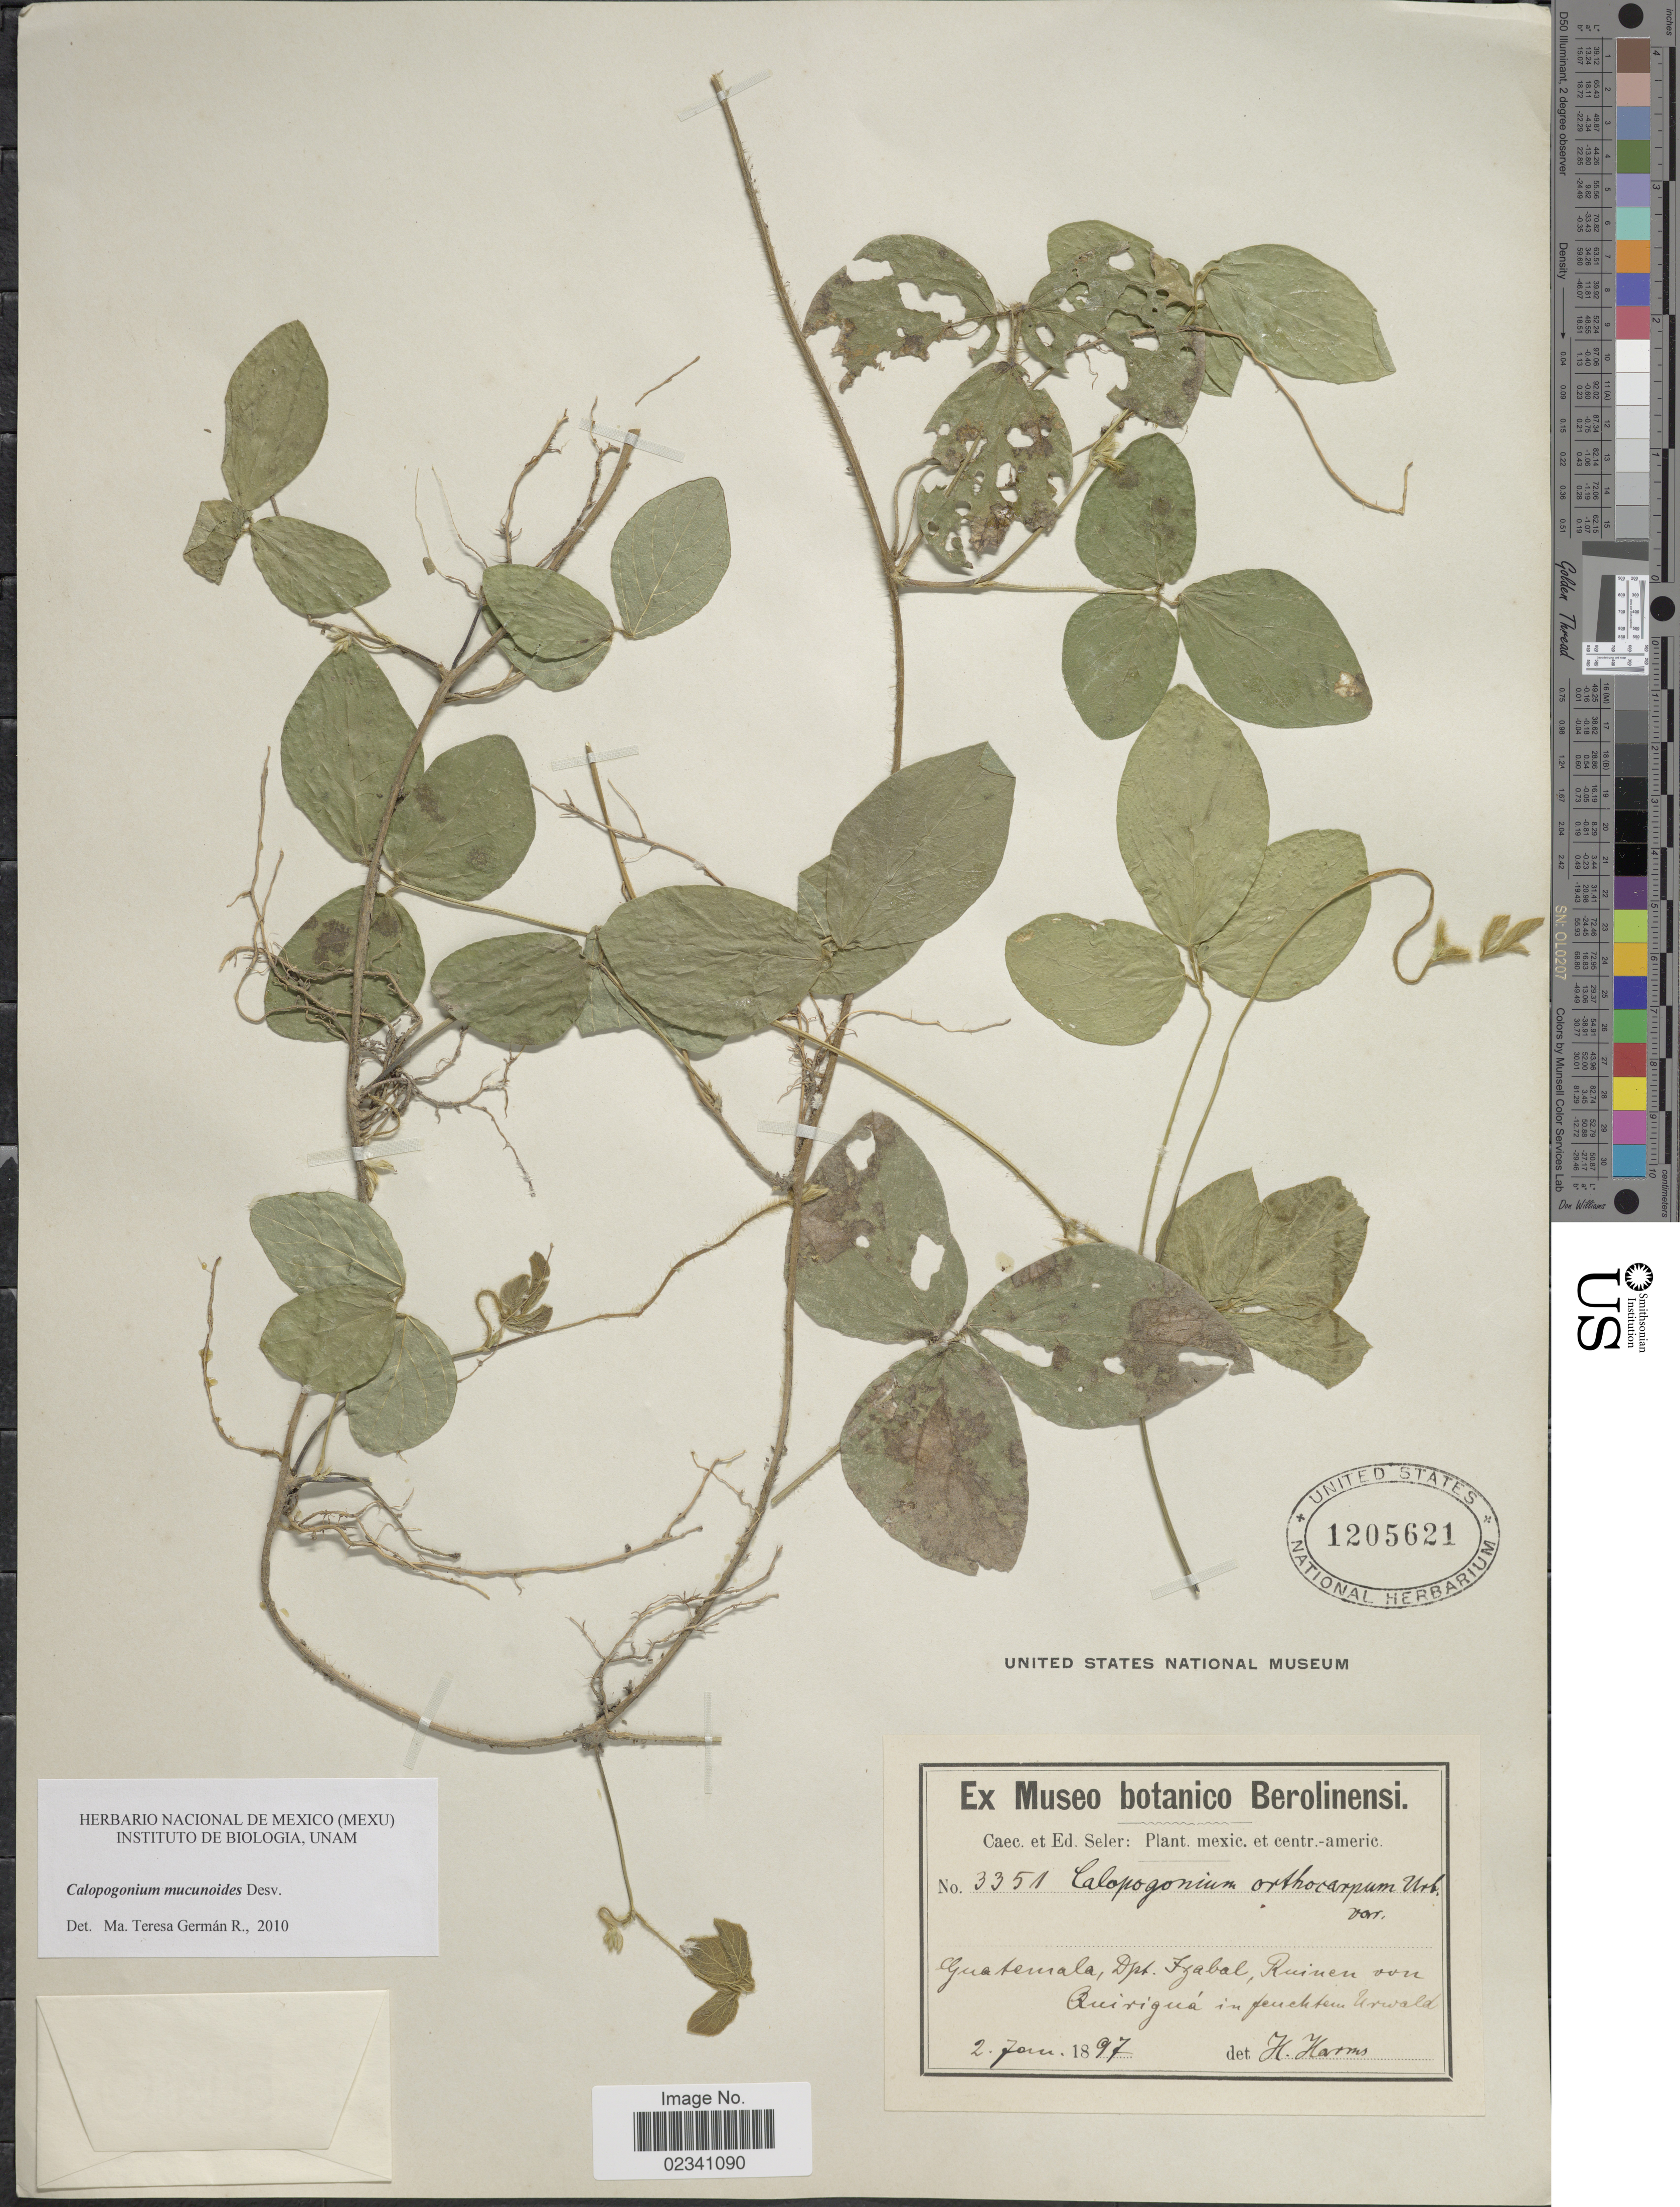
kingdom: Plantae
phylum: Tracheophyta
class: Magnoliopsida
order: Fabales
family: Fabaceae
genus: Calopogonium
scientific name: Calopogonium mucunoides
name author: Desv.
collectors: C. Seler & E. G. Seler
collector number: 3351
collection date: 1897-01-02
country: Guatemala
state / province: Izabal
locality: Ruinen von Quirigua im feuchteu Urwald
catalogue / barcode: US 1205621